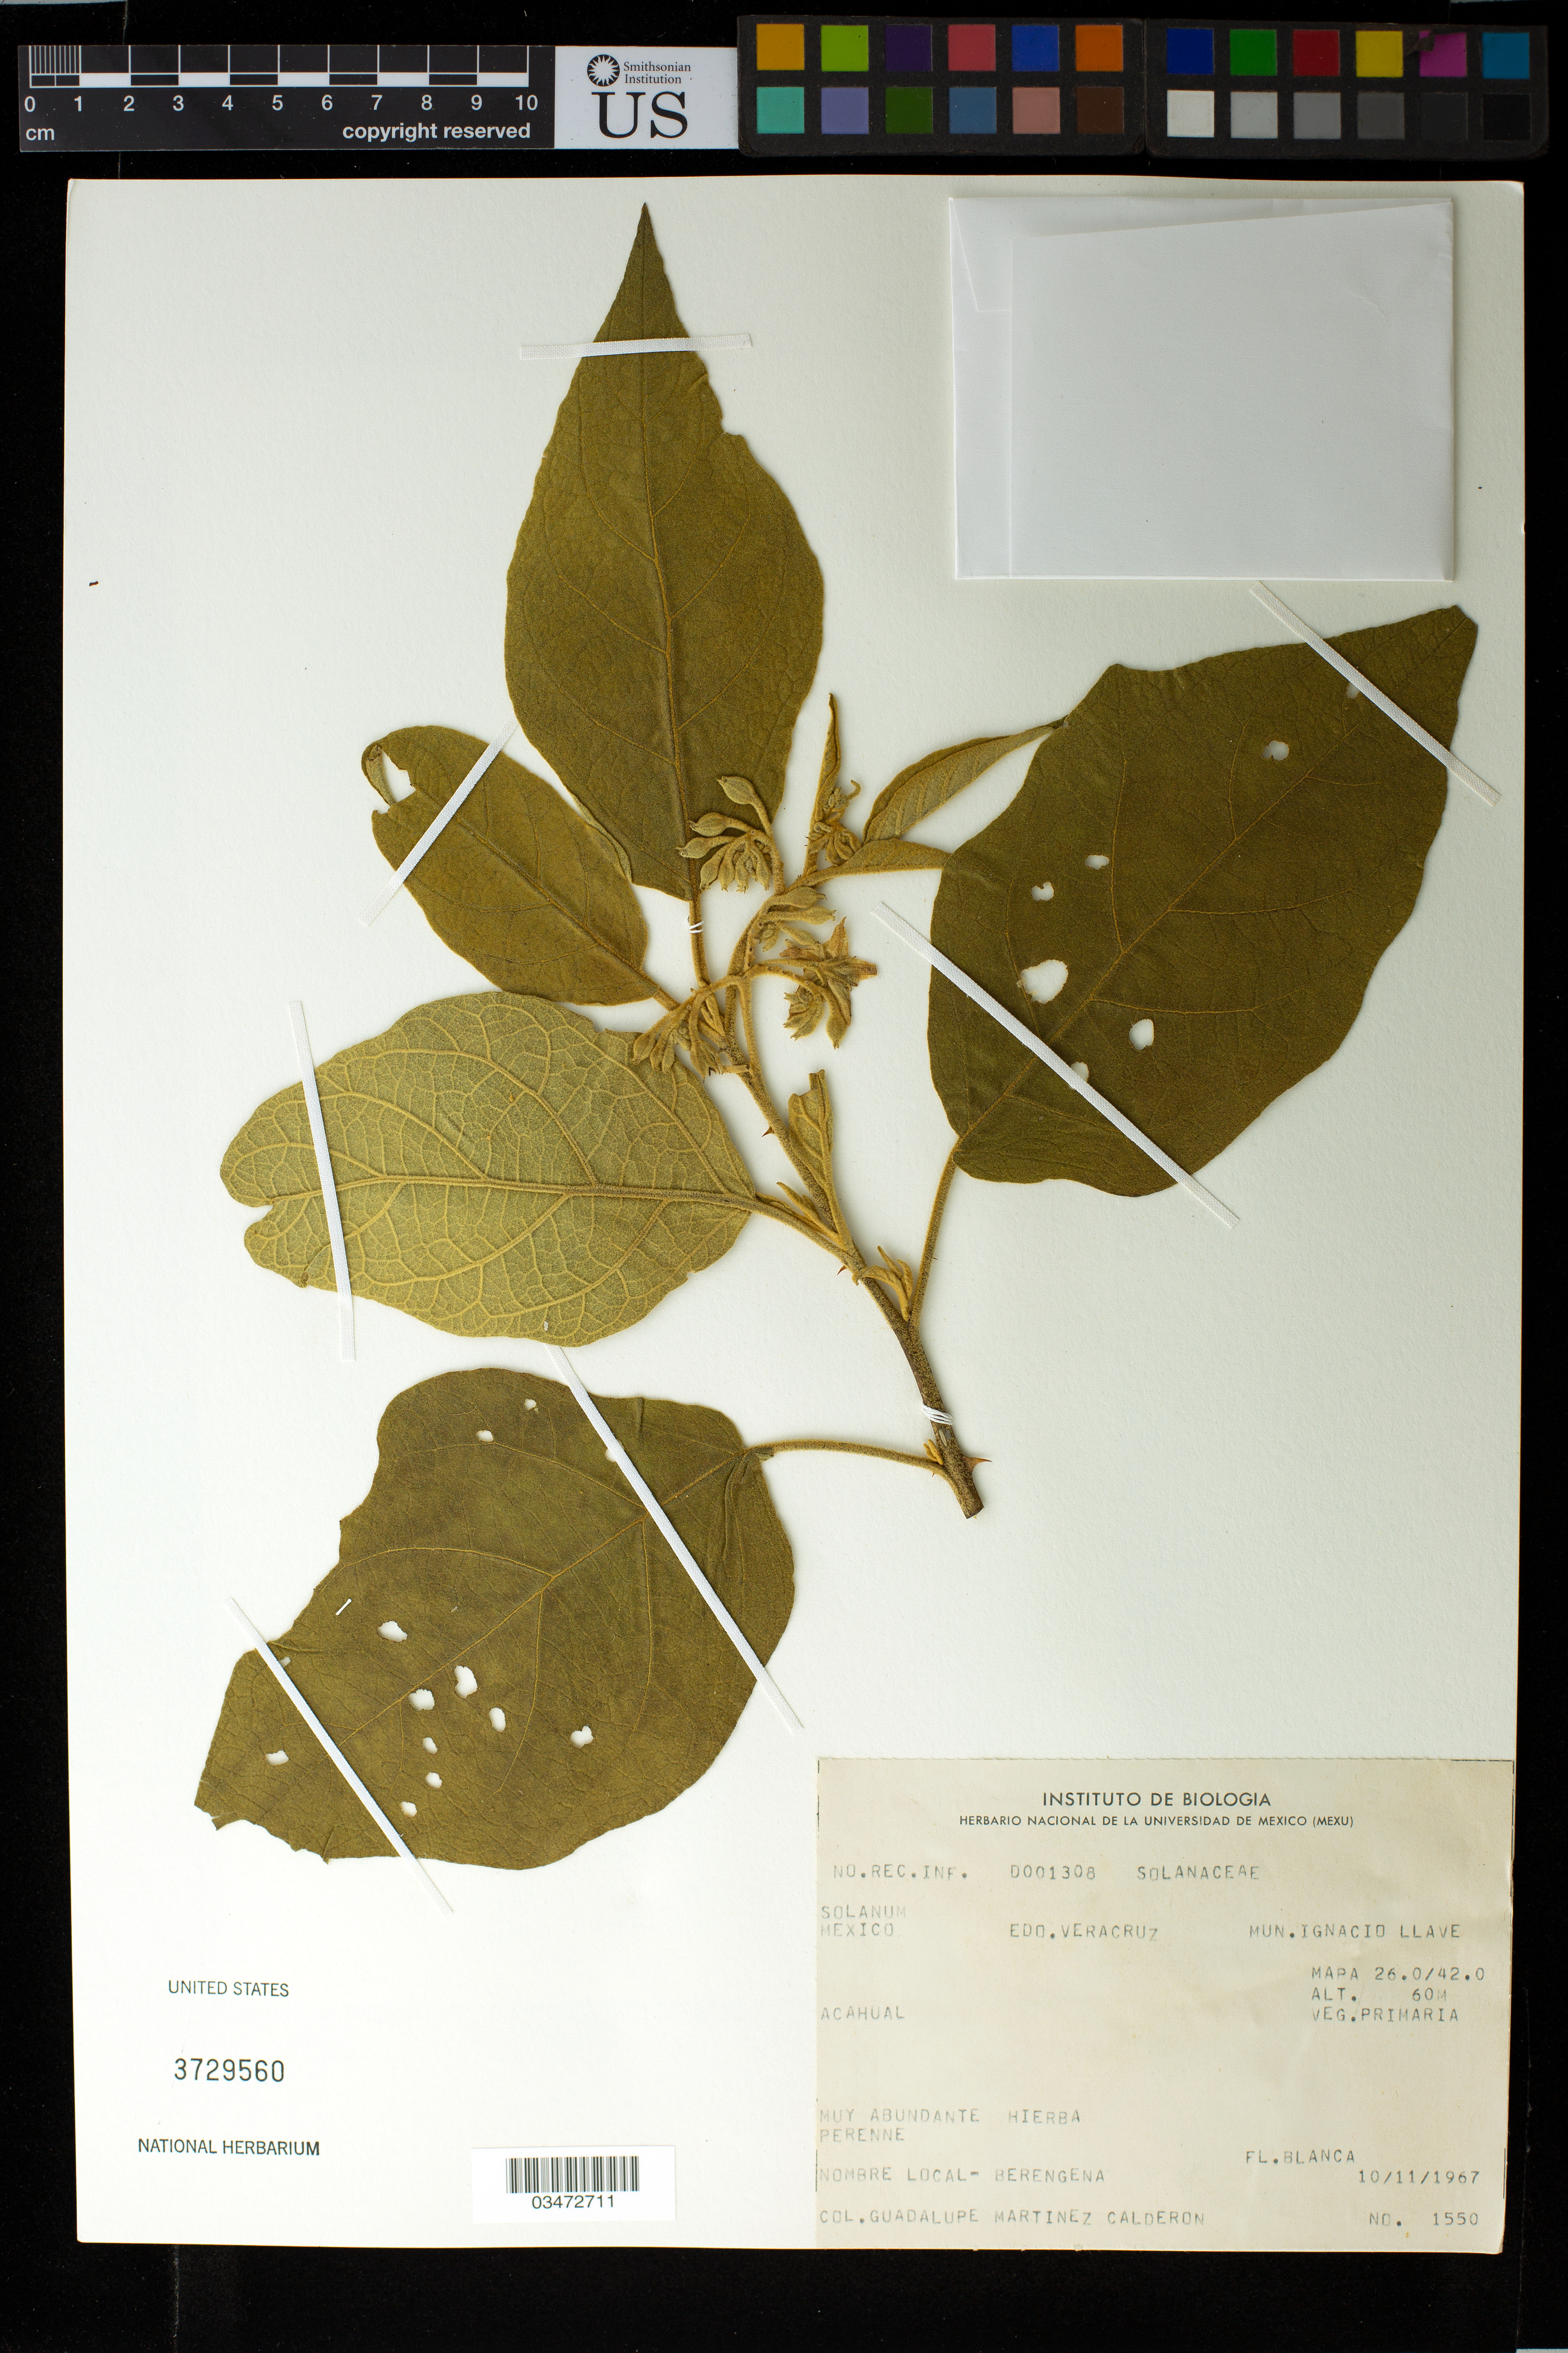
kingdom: Plantae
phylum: Tracheophyta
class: Magnoliopsida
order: Solanales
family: Solanaceae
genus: Solanum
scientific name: Solanum rudepannum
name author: Dunal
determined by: Strong, Mark T., (BOT), Smithsonian Institution - National Museum of Natural History (UNITED STATES)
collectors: G. Martinez-C.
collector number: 1550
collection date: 1967-10-11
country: Mexico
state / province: Veracruz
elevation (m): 60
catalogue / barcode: US 3729560